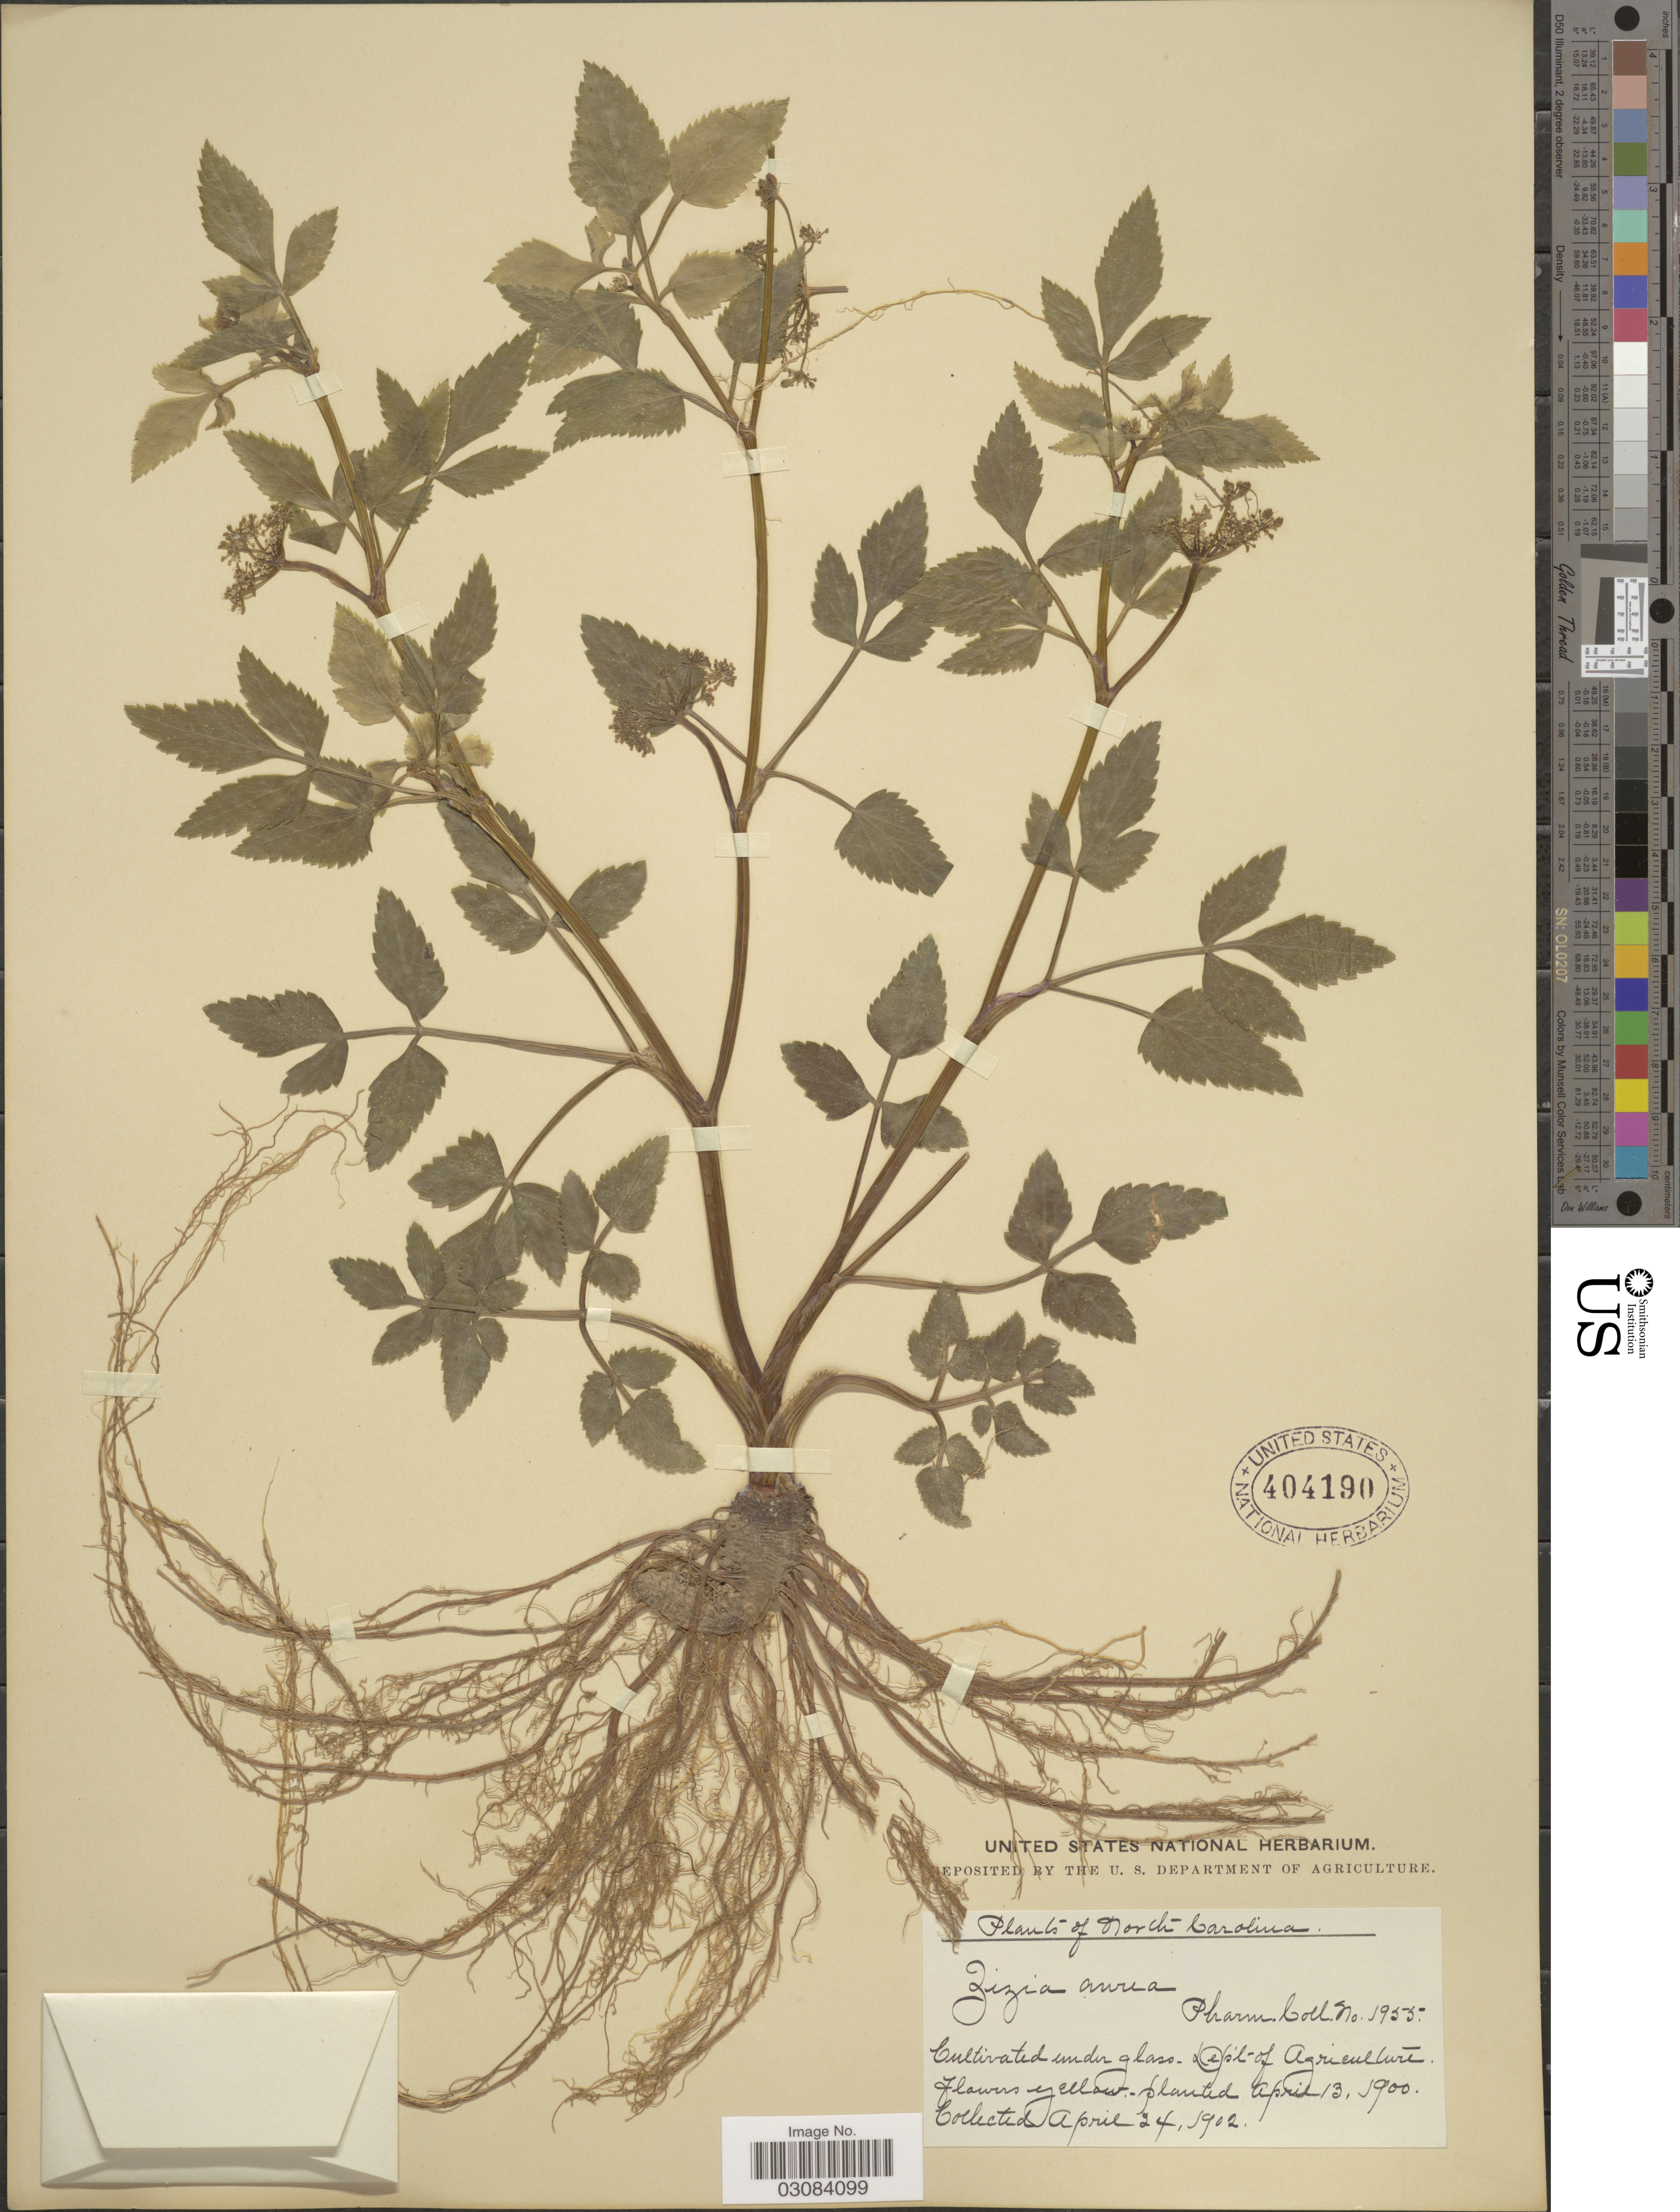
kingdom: Plantae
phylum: Tracheophyta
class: Magnoliopsida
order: Apiales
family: Apiaceae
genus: Zizia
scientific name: Zizia aurea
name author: (L.) Koch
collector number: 1955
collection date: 1902-04-24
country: United States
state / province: North Carolina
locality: Dept. of Agriculture.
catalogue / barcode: US 404190